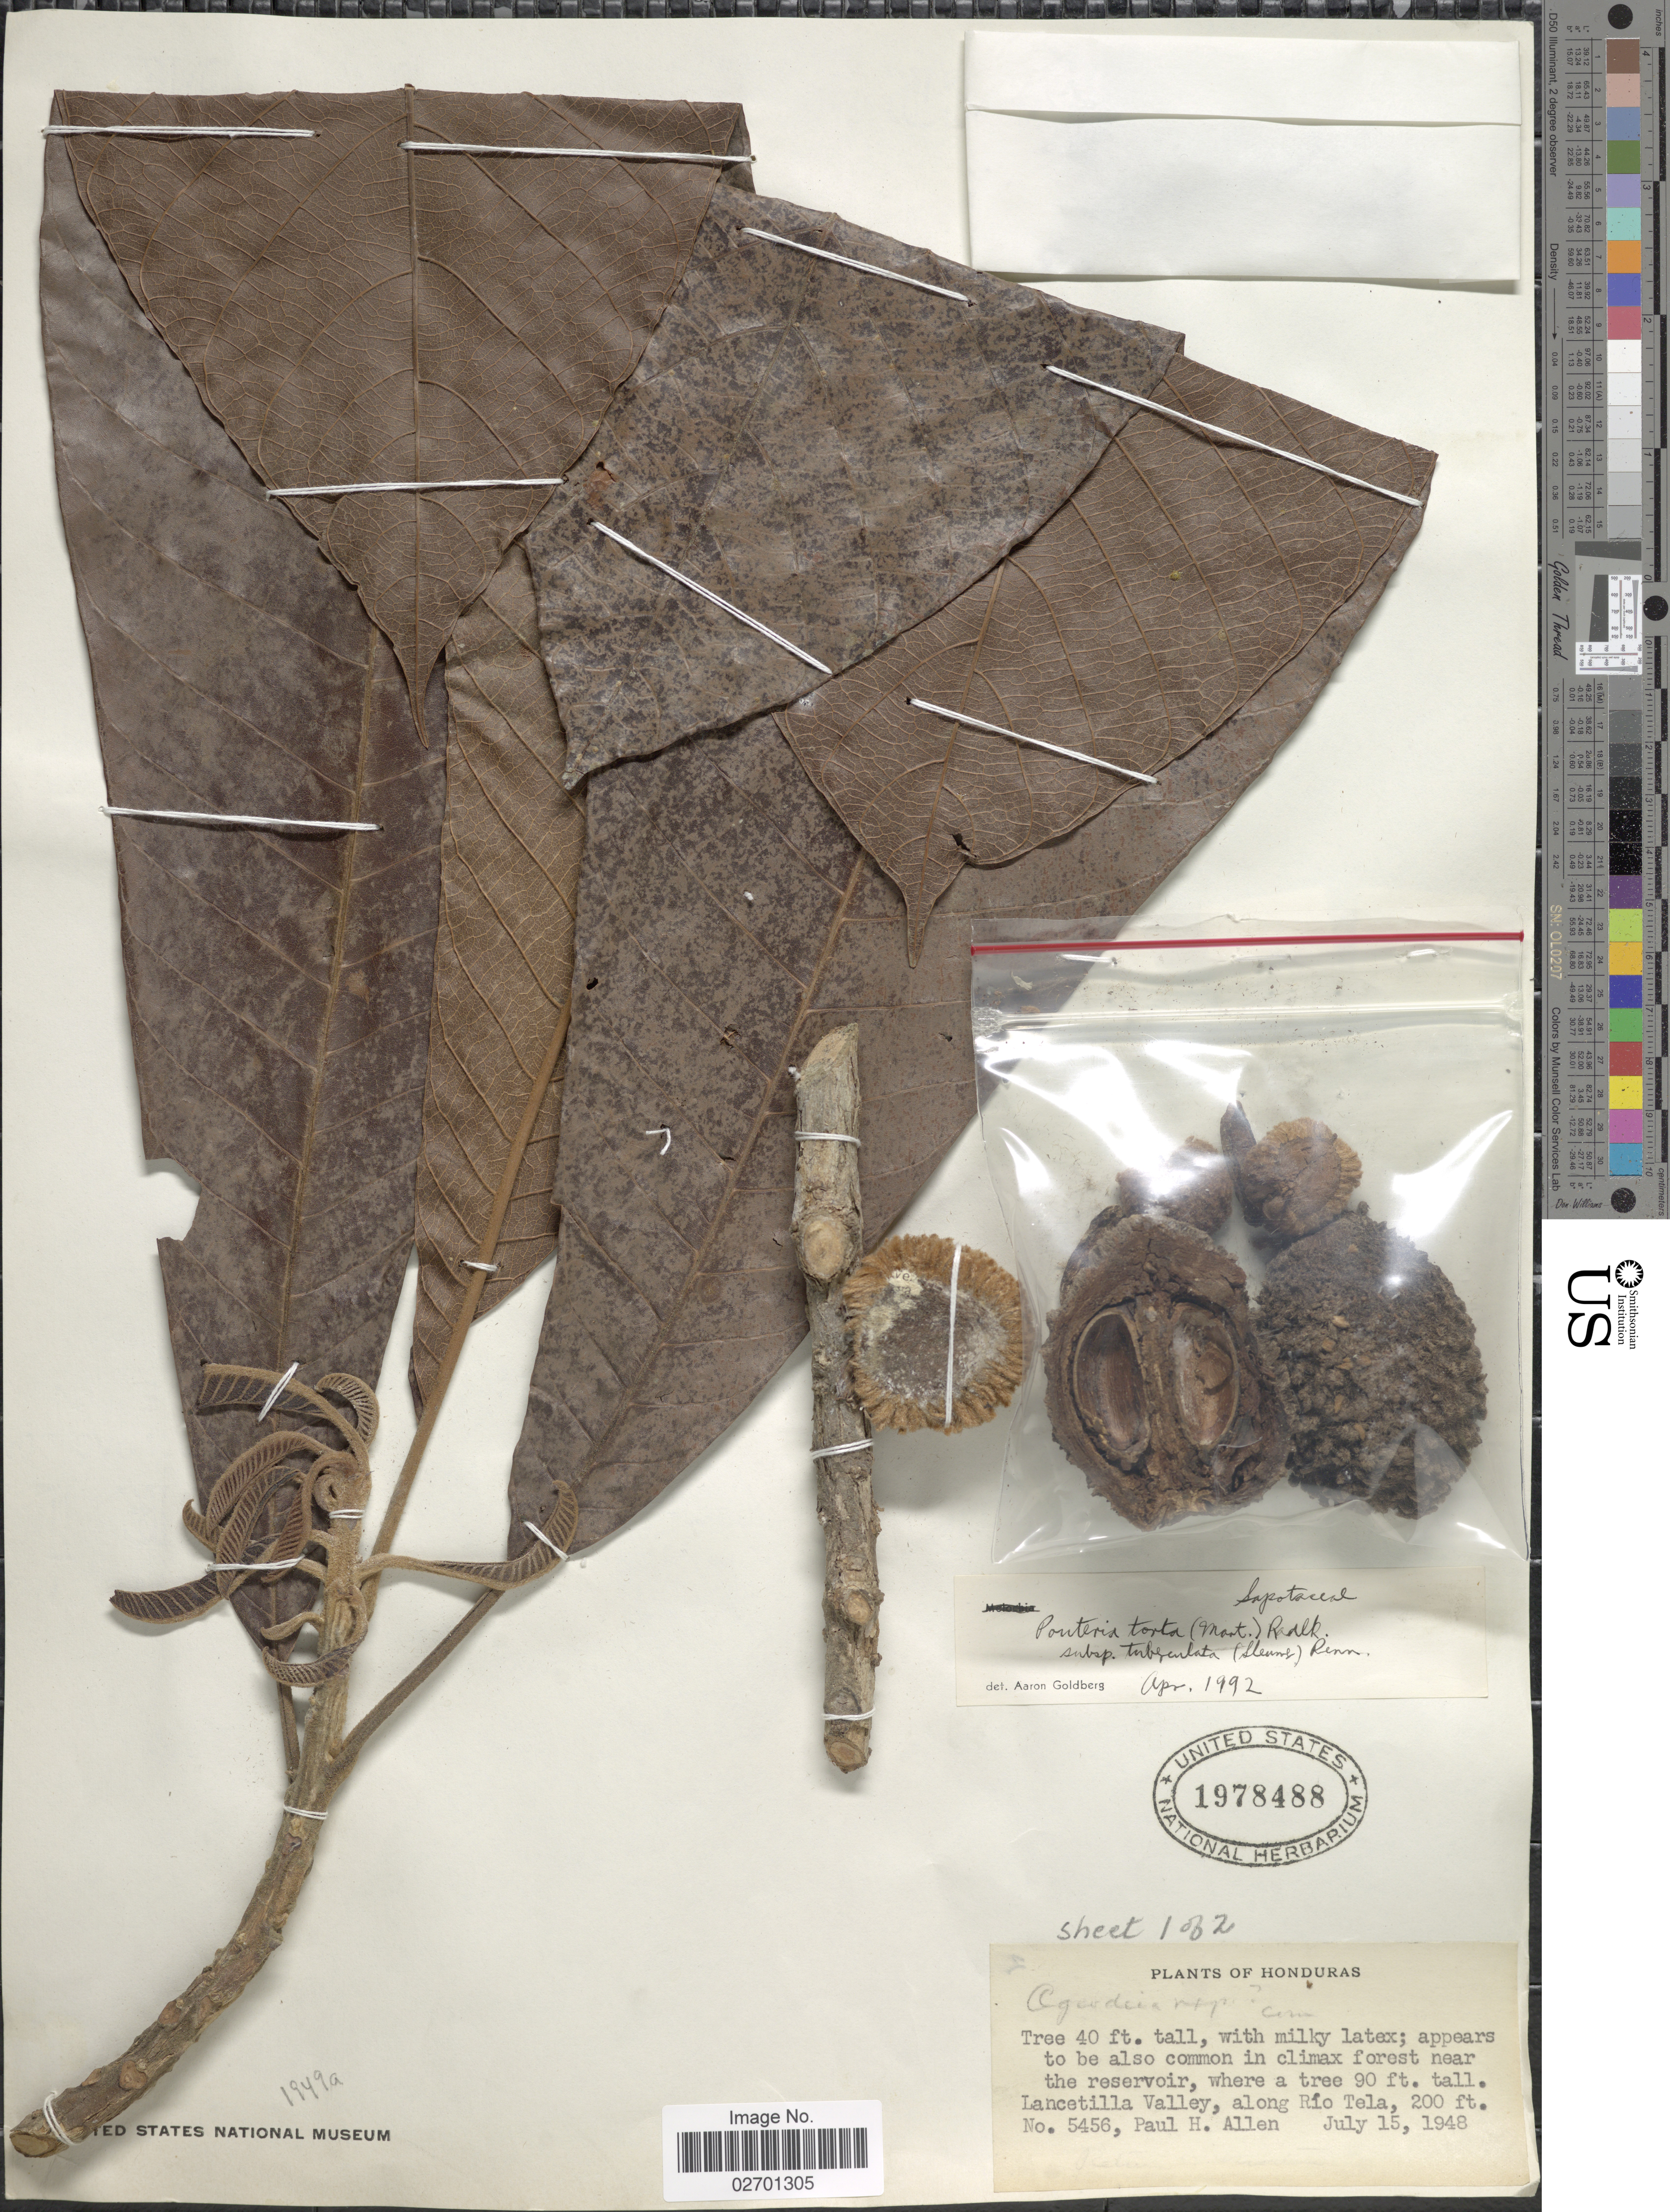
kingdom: Plantae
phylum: Tracheophyta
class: Magnoliopsida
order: Ericales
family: Sapotaceae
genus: Pouteria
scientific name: Pouteria torta subsp. gallifructa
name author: (Cronq.) T.D. Penn.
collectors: P. H. Allen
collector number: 5456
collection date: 1948-07-15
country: Honduras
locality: Near the reservoir, Lancetilla Valley, along Rio Tela.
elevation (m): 61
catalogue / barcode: US 1978488